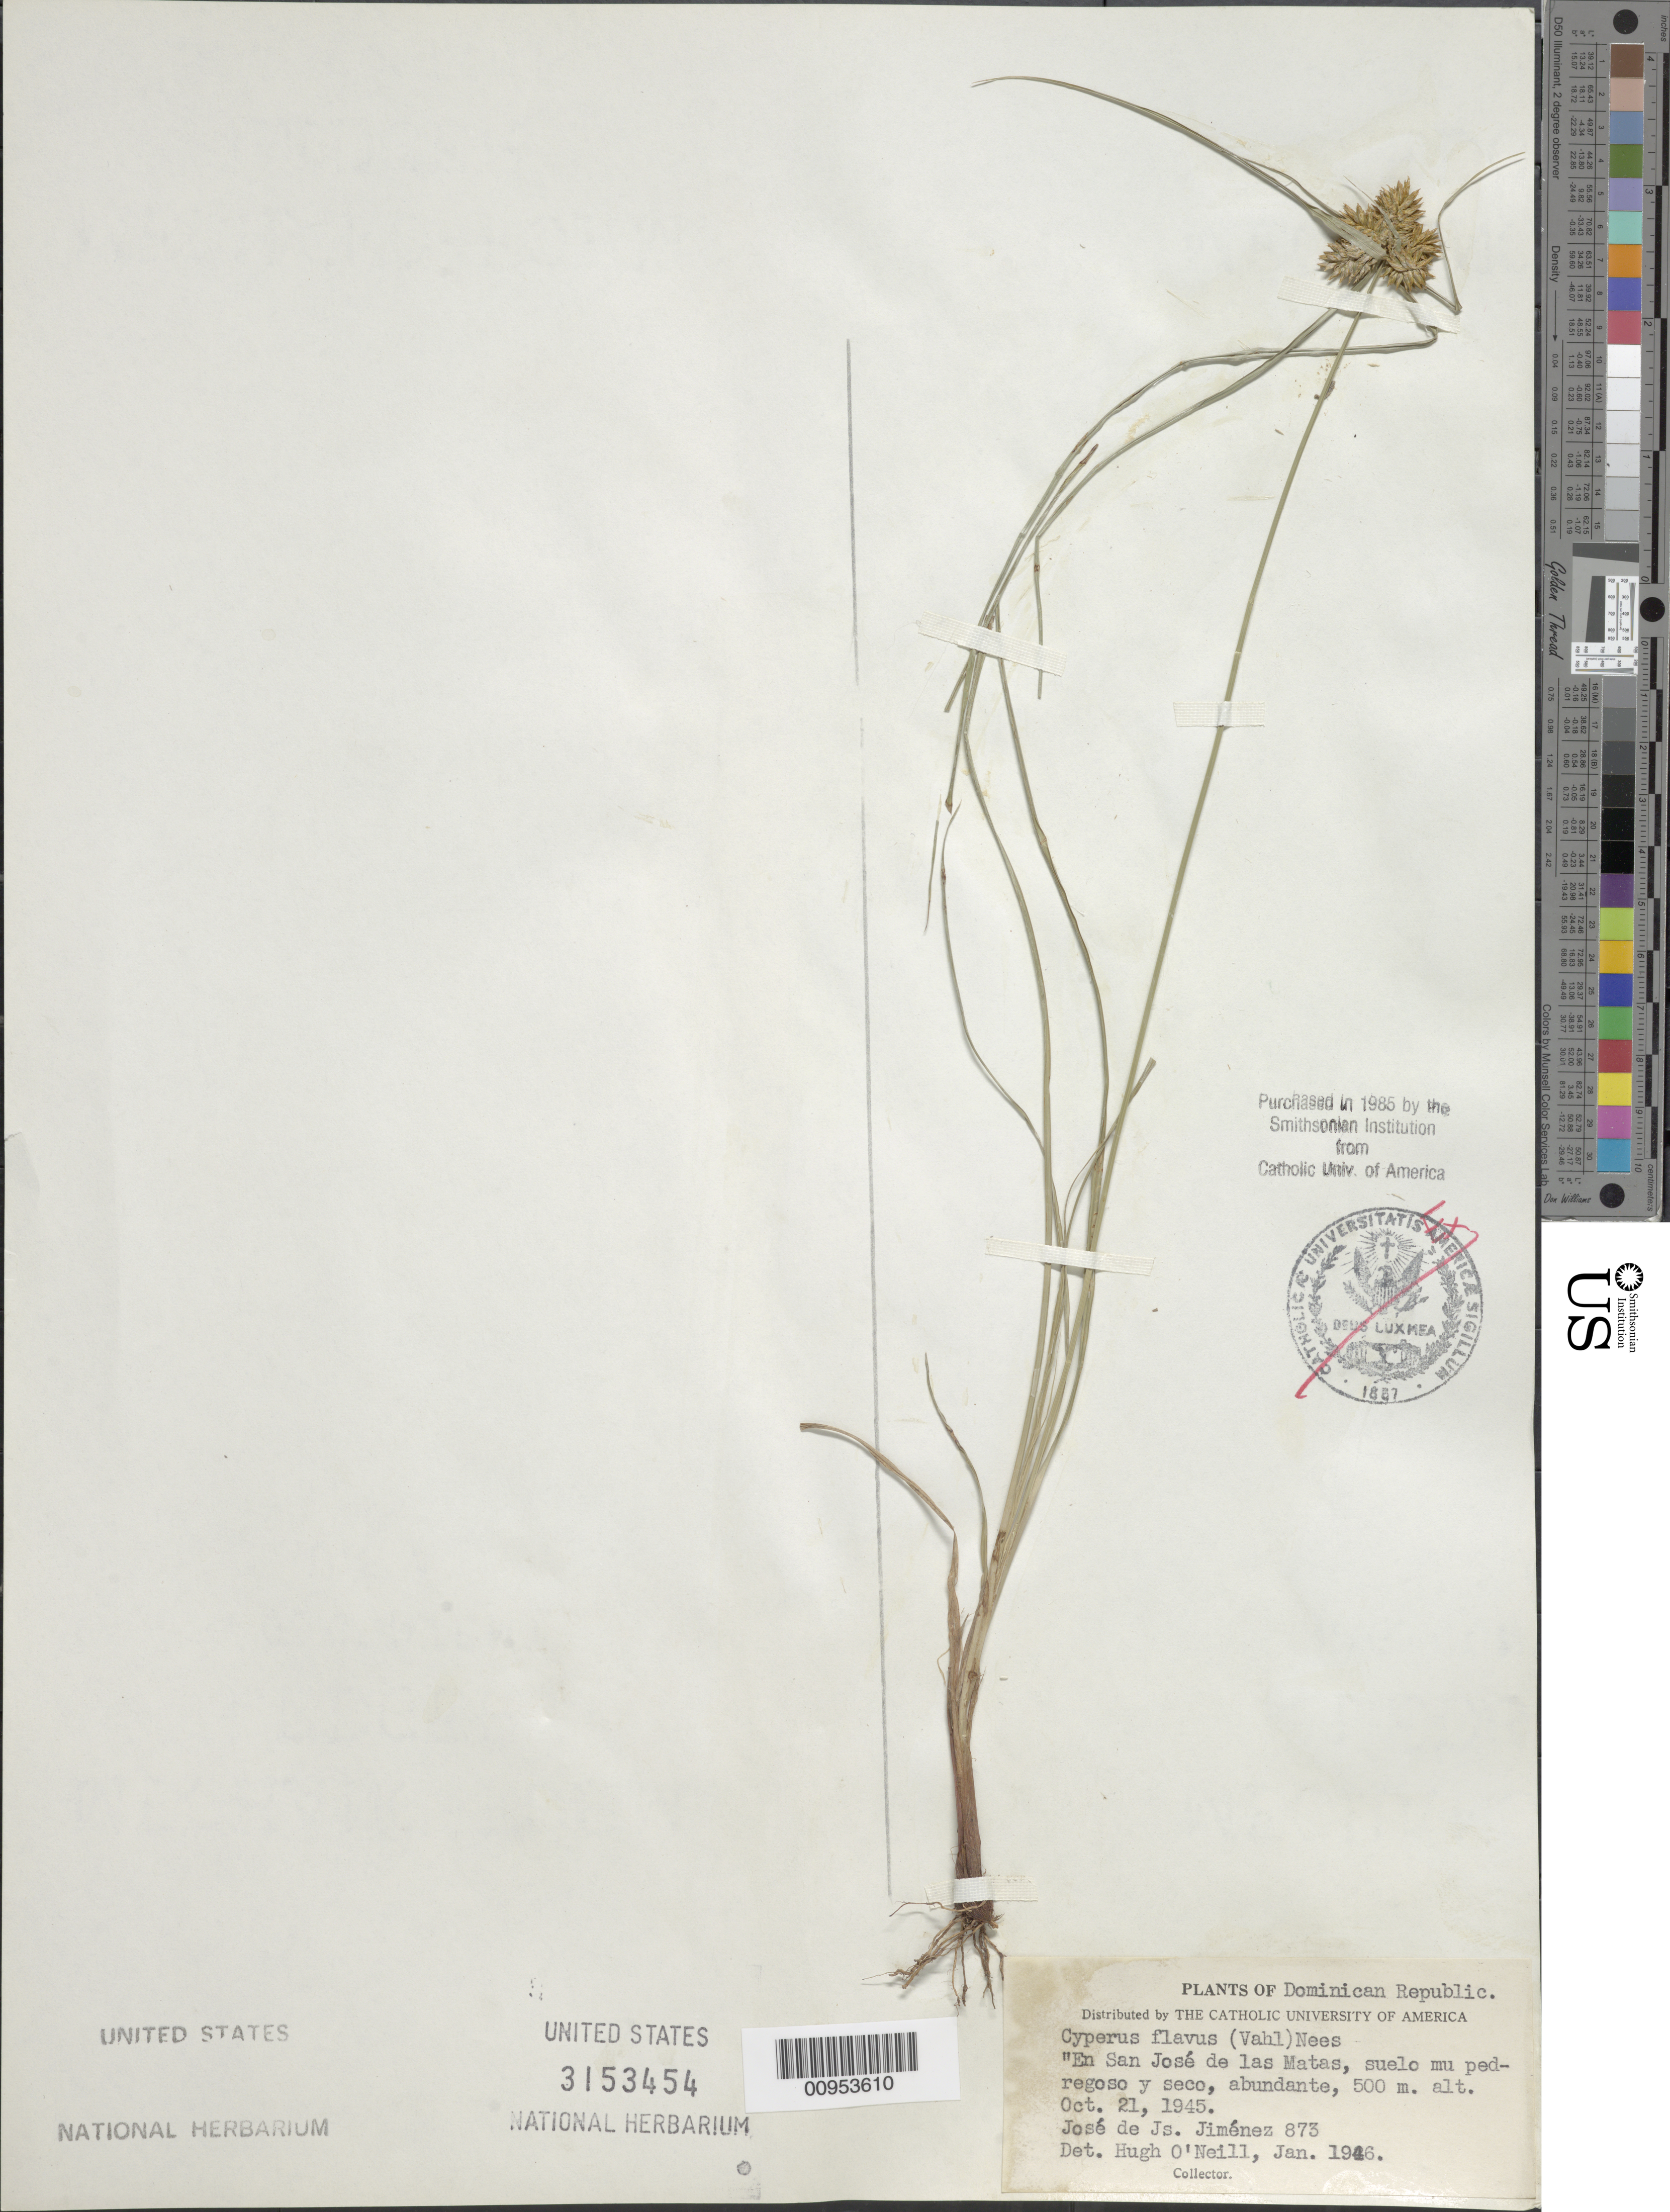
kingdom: Plantae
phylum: Tracheophyta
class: Liliopsida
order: Poales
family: Cyperaceae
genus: Cyperus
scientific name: Cyperus aggregatus var. aggregatus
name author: (Willd.) Endl.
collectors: J. J. Jiménez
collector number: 873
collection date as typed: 21 Oct 1945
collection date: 1945-10-21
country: Dominican Republic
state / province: Santiago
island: Hispaniola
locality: En San José de las Matas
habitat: Suelo muy pedgregoso y seco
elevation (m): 500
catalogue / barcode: US 3153454